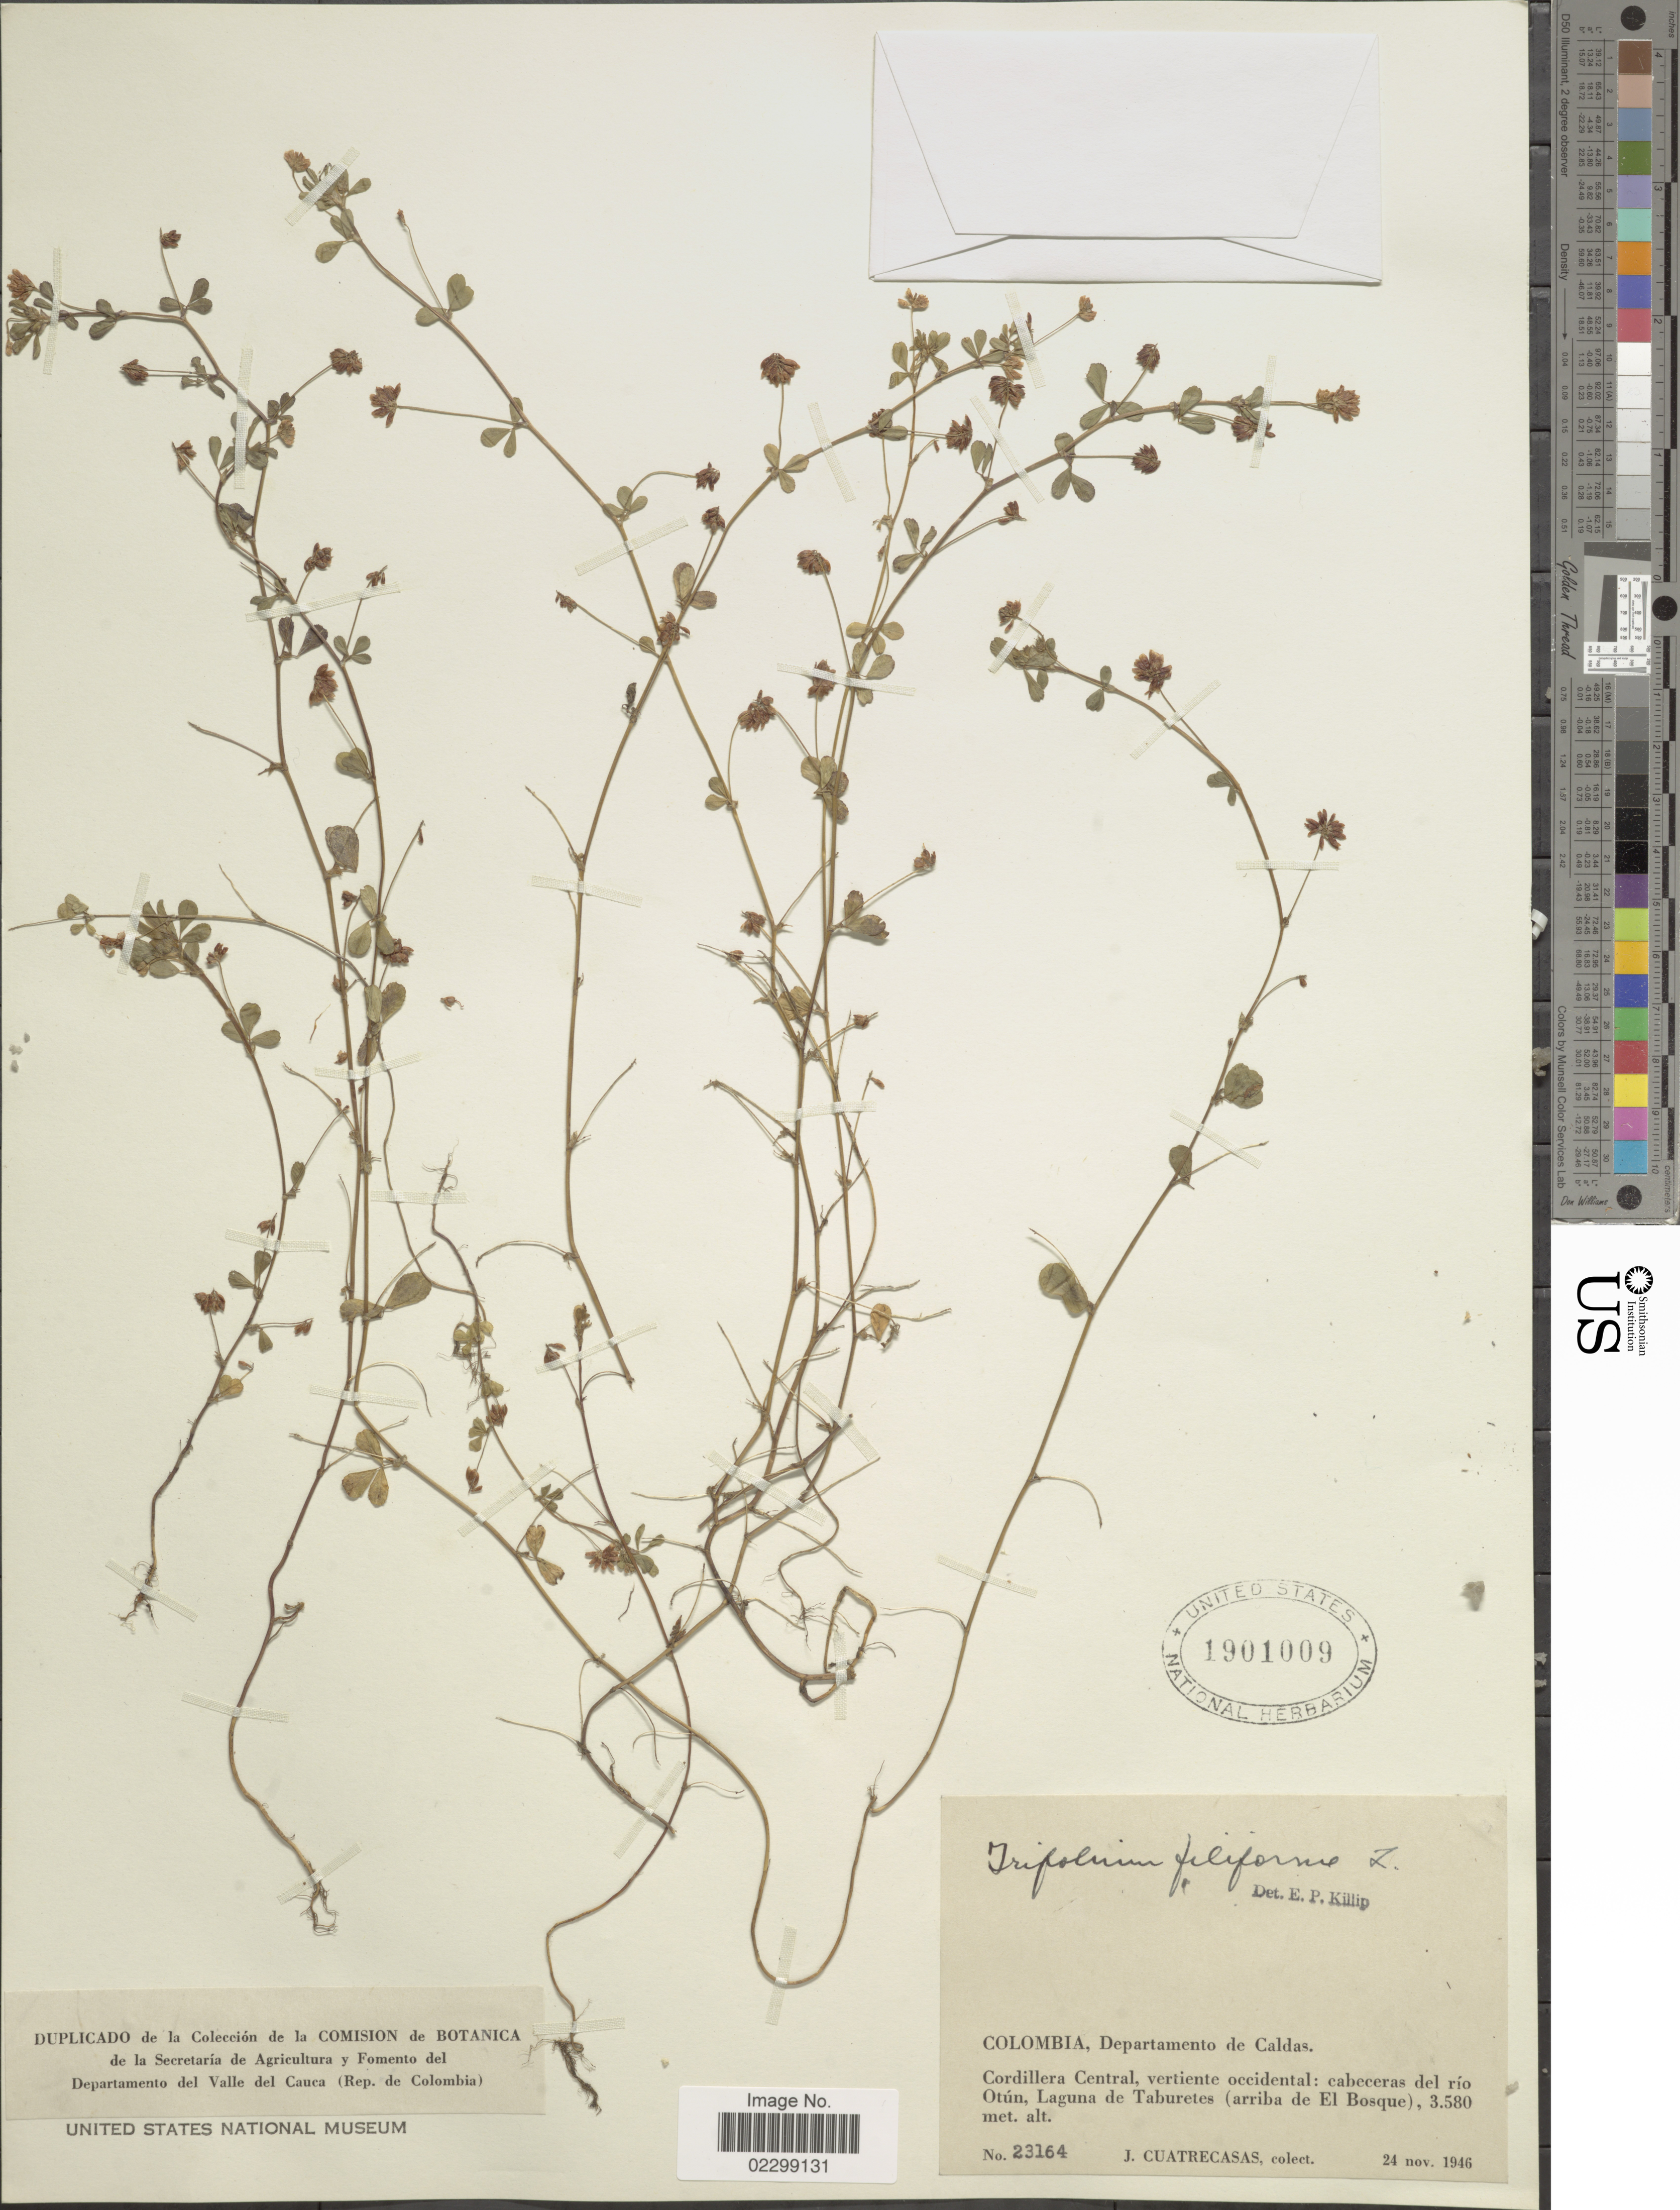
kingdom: Plantae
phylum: Tracheophyta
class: Magnoliopsida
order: Fabales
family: Fabaceae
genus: Trifolium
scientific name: Trifolium dubium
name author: Sibth.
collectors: J. Cuatrecasas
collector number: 23164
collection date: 1946-11-24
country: Colombia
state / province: Caldas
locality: Cordillera Central, vertienta occidental: cabeceras del río Otún, Laguna de Taburetes (arriba de El Bosque)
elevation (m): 3580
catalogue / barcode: US 1901009